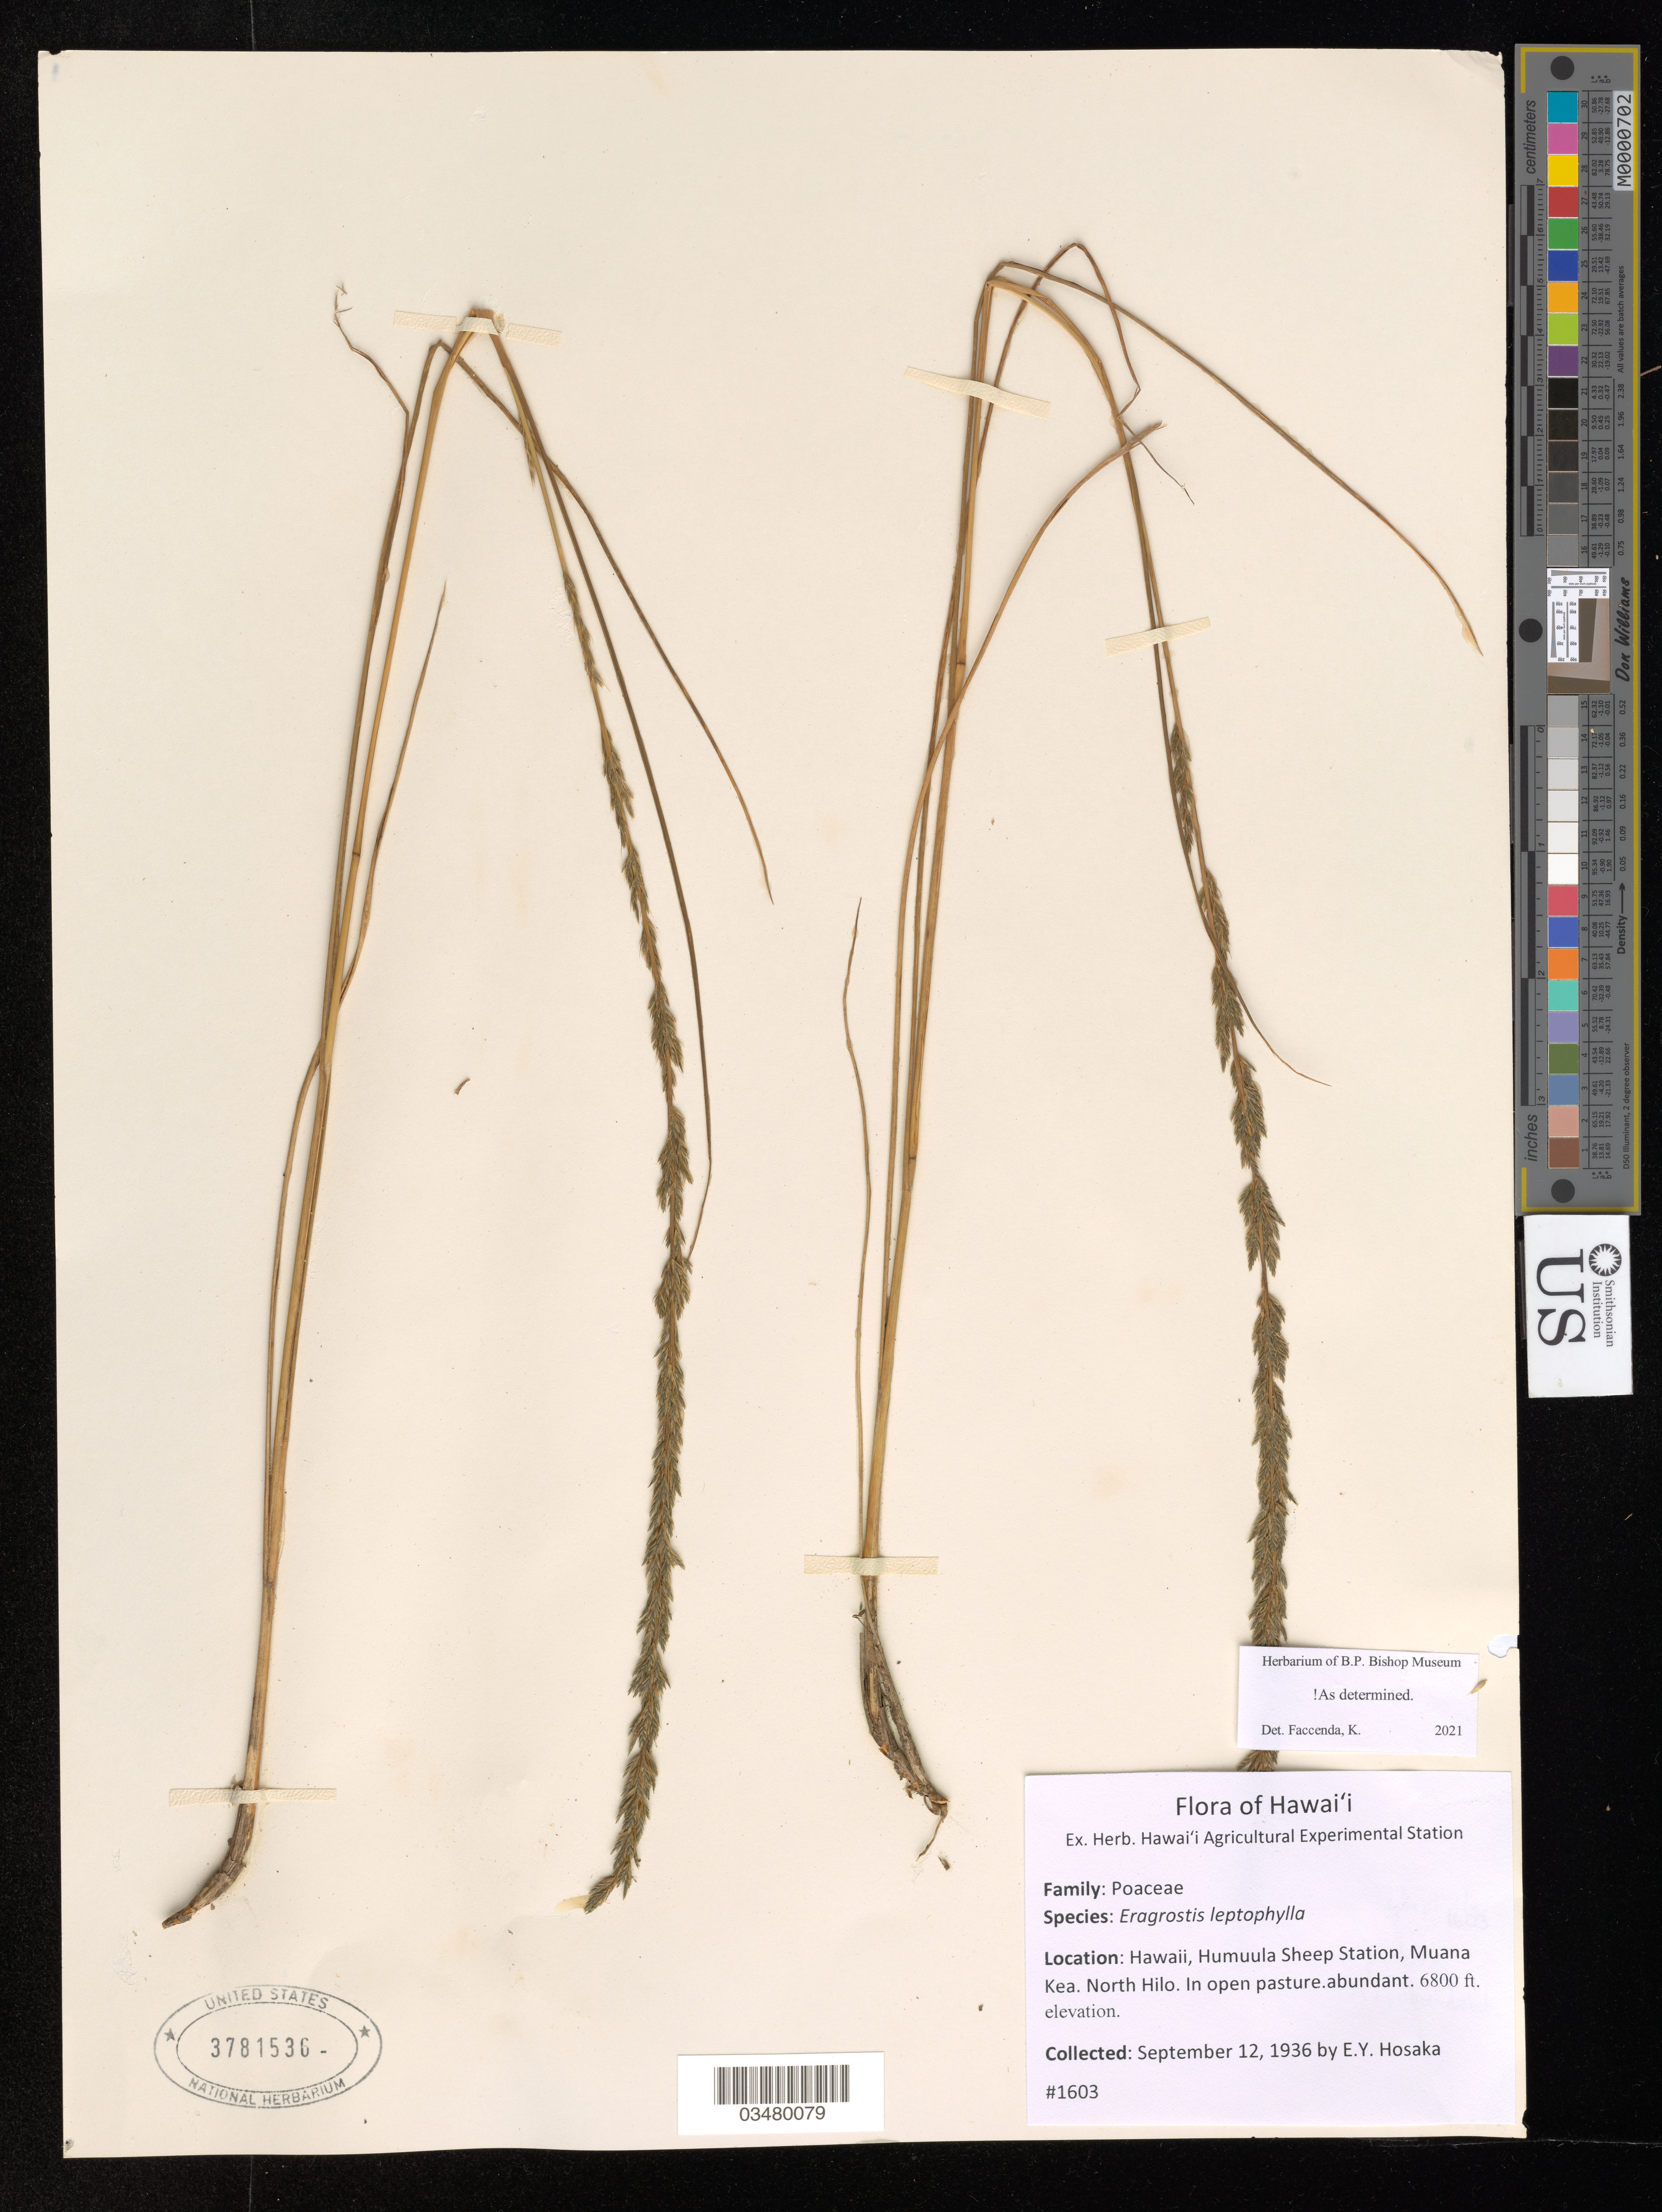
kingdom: Plantae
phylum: Tracheophyta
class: Liliopsida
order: Poales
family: Poaceae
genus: Eragrostis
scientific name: Eragrostis leptophylla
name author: Hitchc.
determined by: Faccenda, K.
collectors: E. Y. Hosaka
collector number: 1603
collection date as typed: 12 Sep 1936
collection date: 1936-09-12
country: United States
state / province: Hawaii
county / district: Hawaii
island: Hawaii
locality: Humuula Sheep Station, Mauna Kea, N Hilo District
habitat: Open pasture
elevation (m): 2073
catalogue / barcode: US 3781536